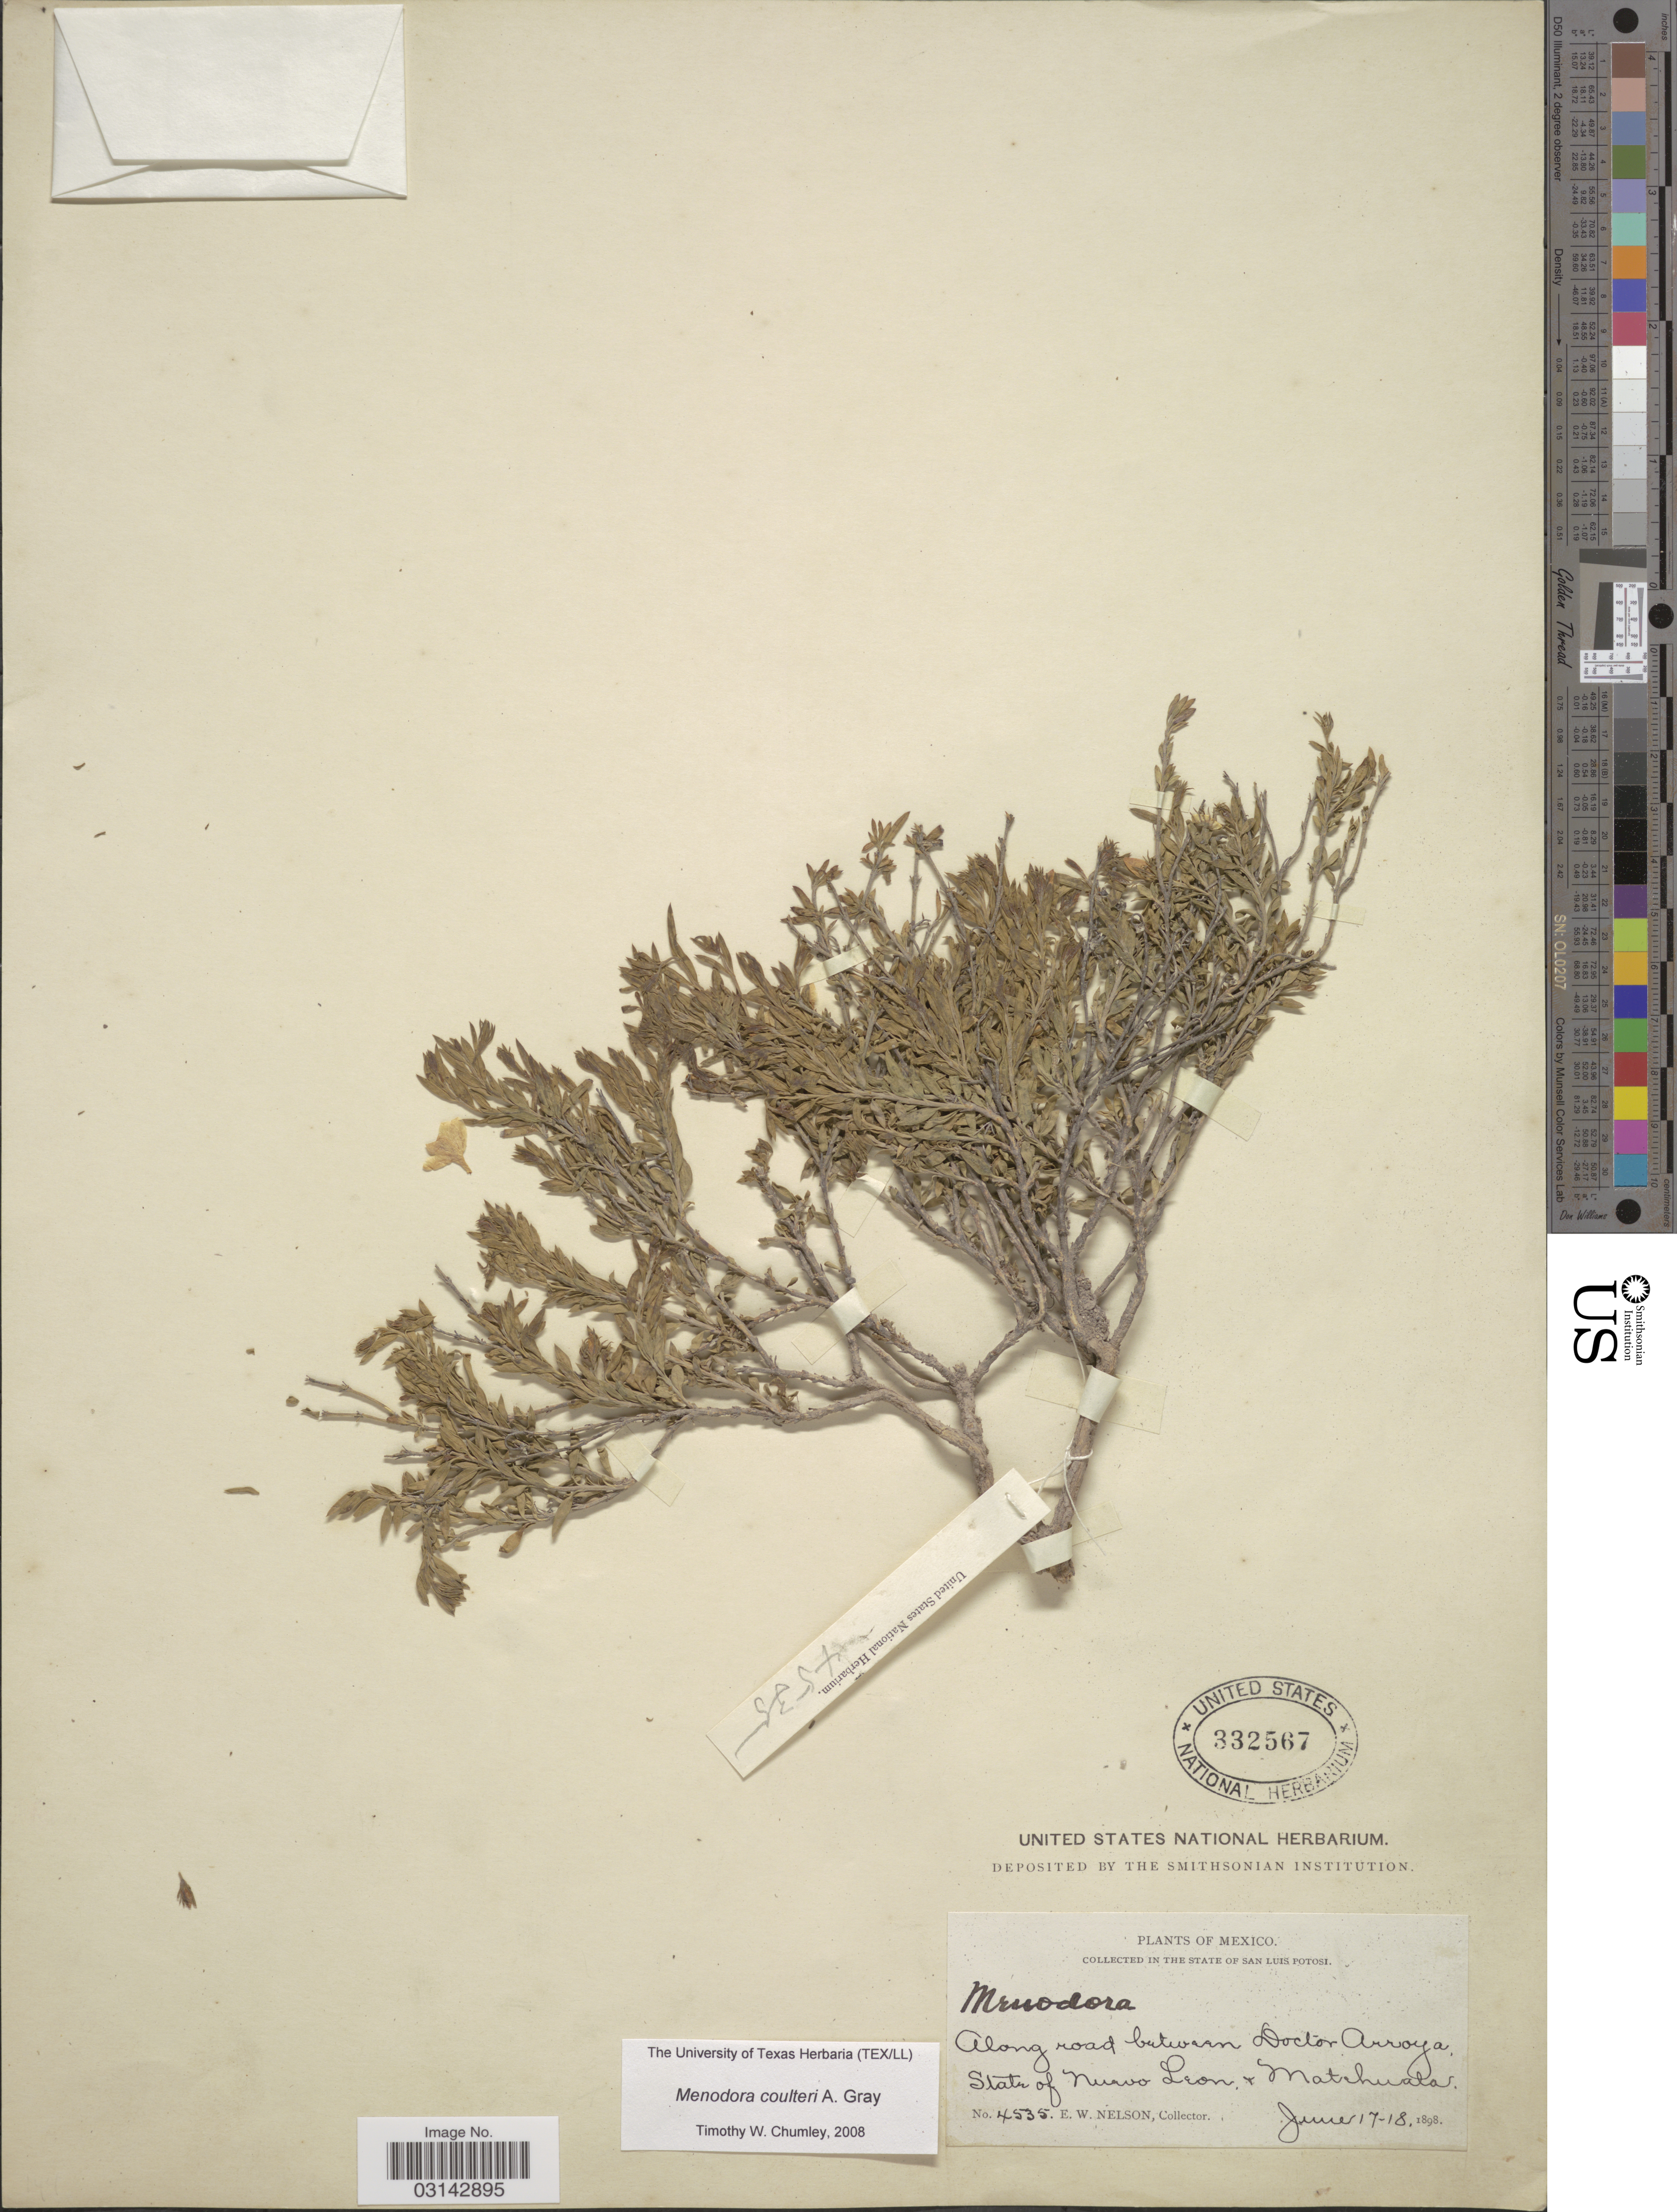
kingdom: Plantae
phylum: Tracheophyta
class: Magnoliopsida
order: Lamiales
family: Oleaceae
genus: Menodora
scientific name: Menodora coulteri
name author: A. Gray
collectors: E. W. Nelson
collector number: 4535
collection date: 1898-06-17/1898-06-18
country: Mexico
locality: Along road between Doctor Arroya. State of Nuevo Leon & Matehuala. State of San Luis Potosi.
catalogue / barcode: US 332567